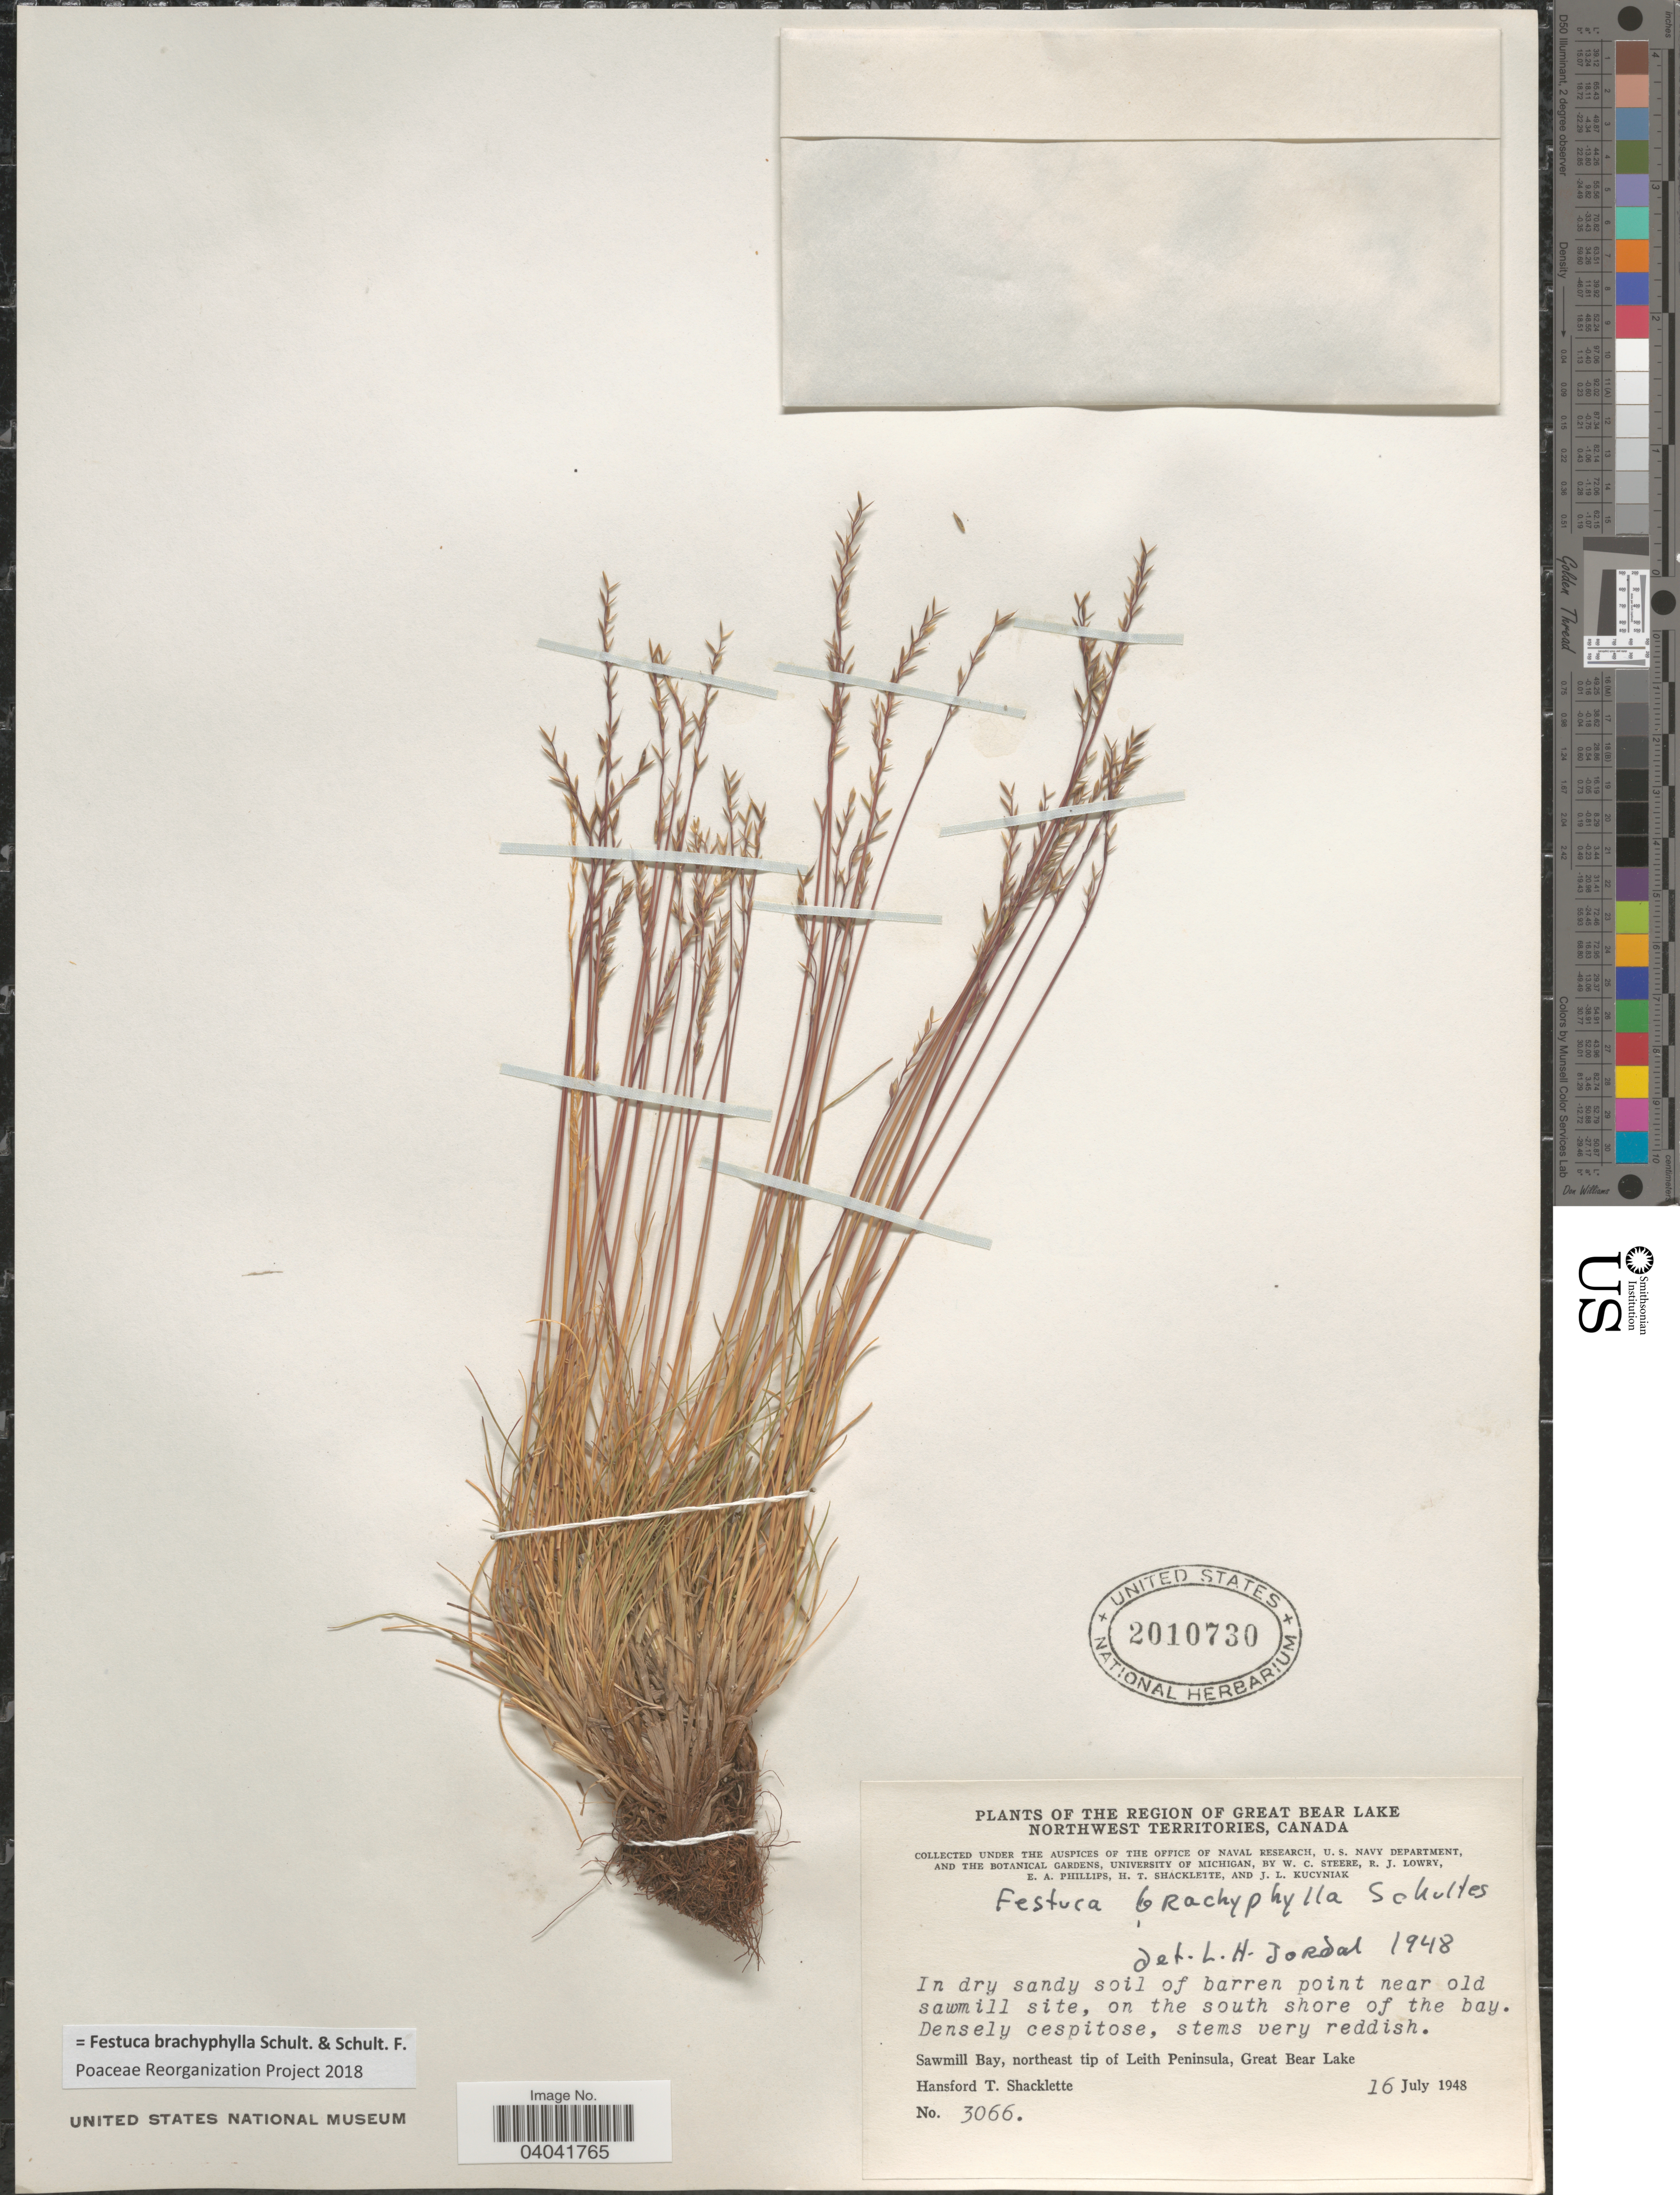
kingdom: Plantae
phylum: Tracheophyta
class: Liliopsida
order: Poales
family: Poaceae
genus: Festuca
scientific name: Festuca brachyphylla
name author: Schult. & Schult. f.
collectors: H. Shacklette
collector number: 3066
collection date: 1948-07-16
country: Canada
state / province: Northwest Territories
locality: The Region of Great Bear Lake. On the south shore of the bay. Sawmill Bay, northeast tip of Leith Peninsula, Great Bear Lake.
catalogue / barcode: US 2010730